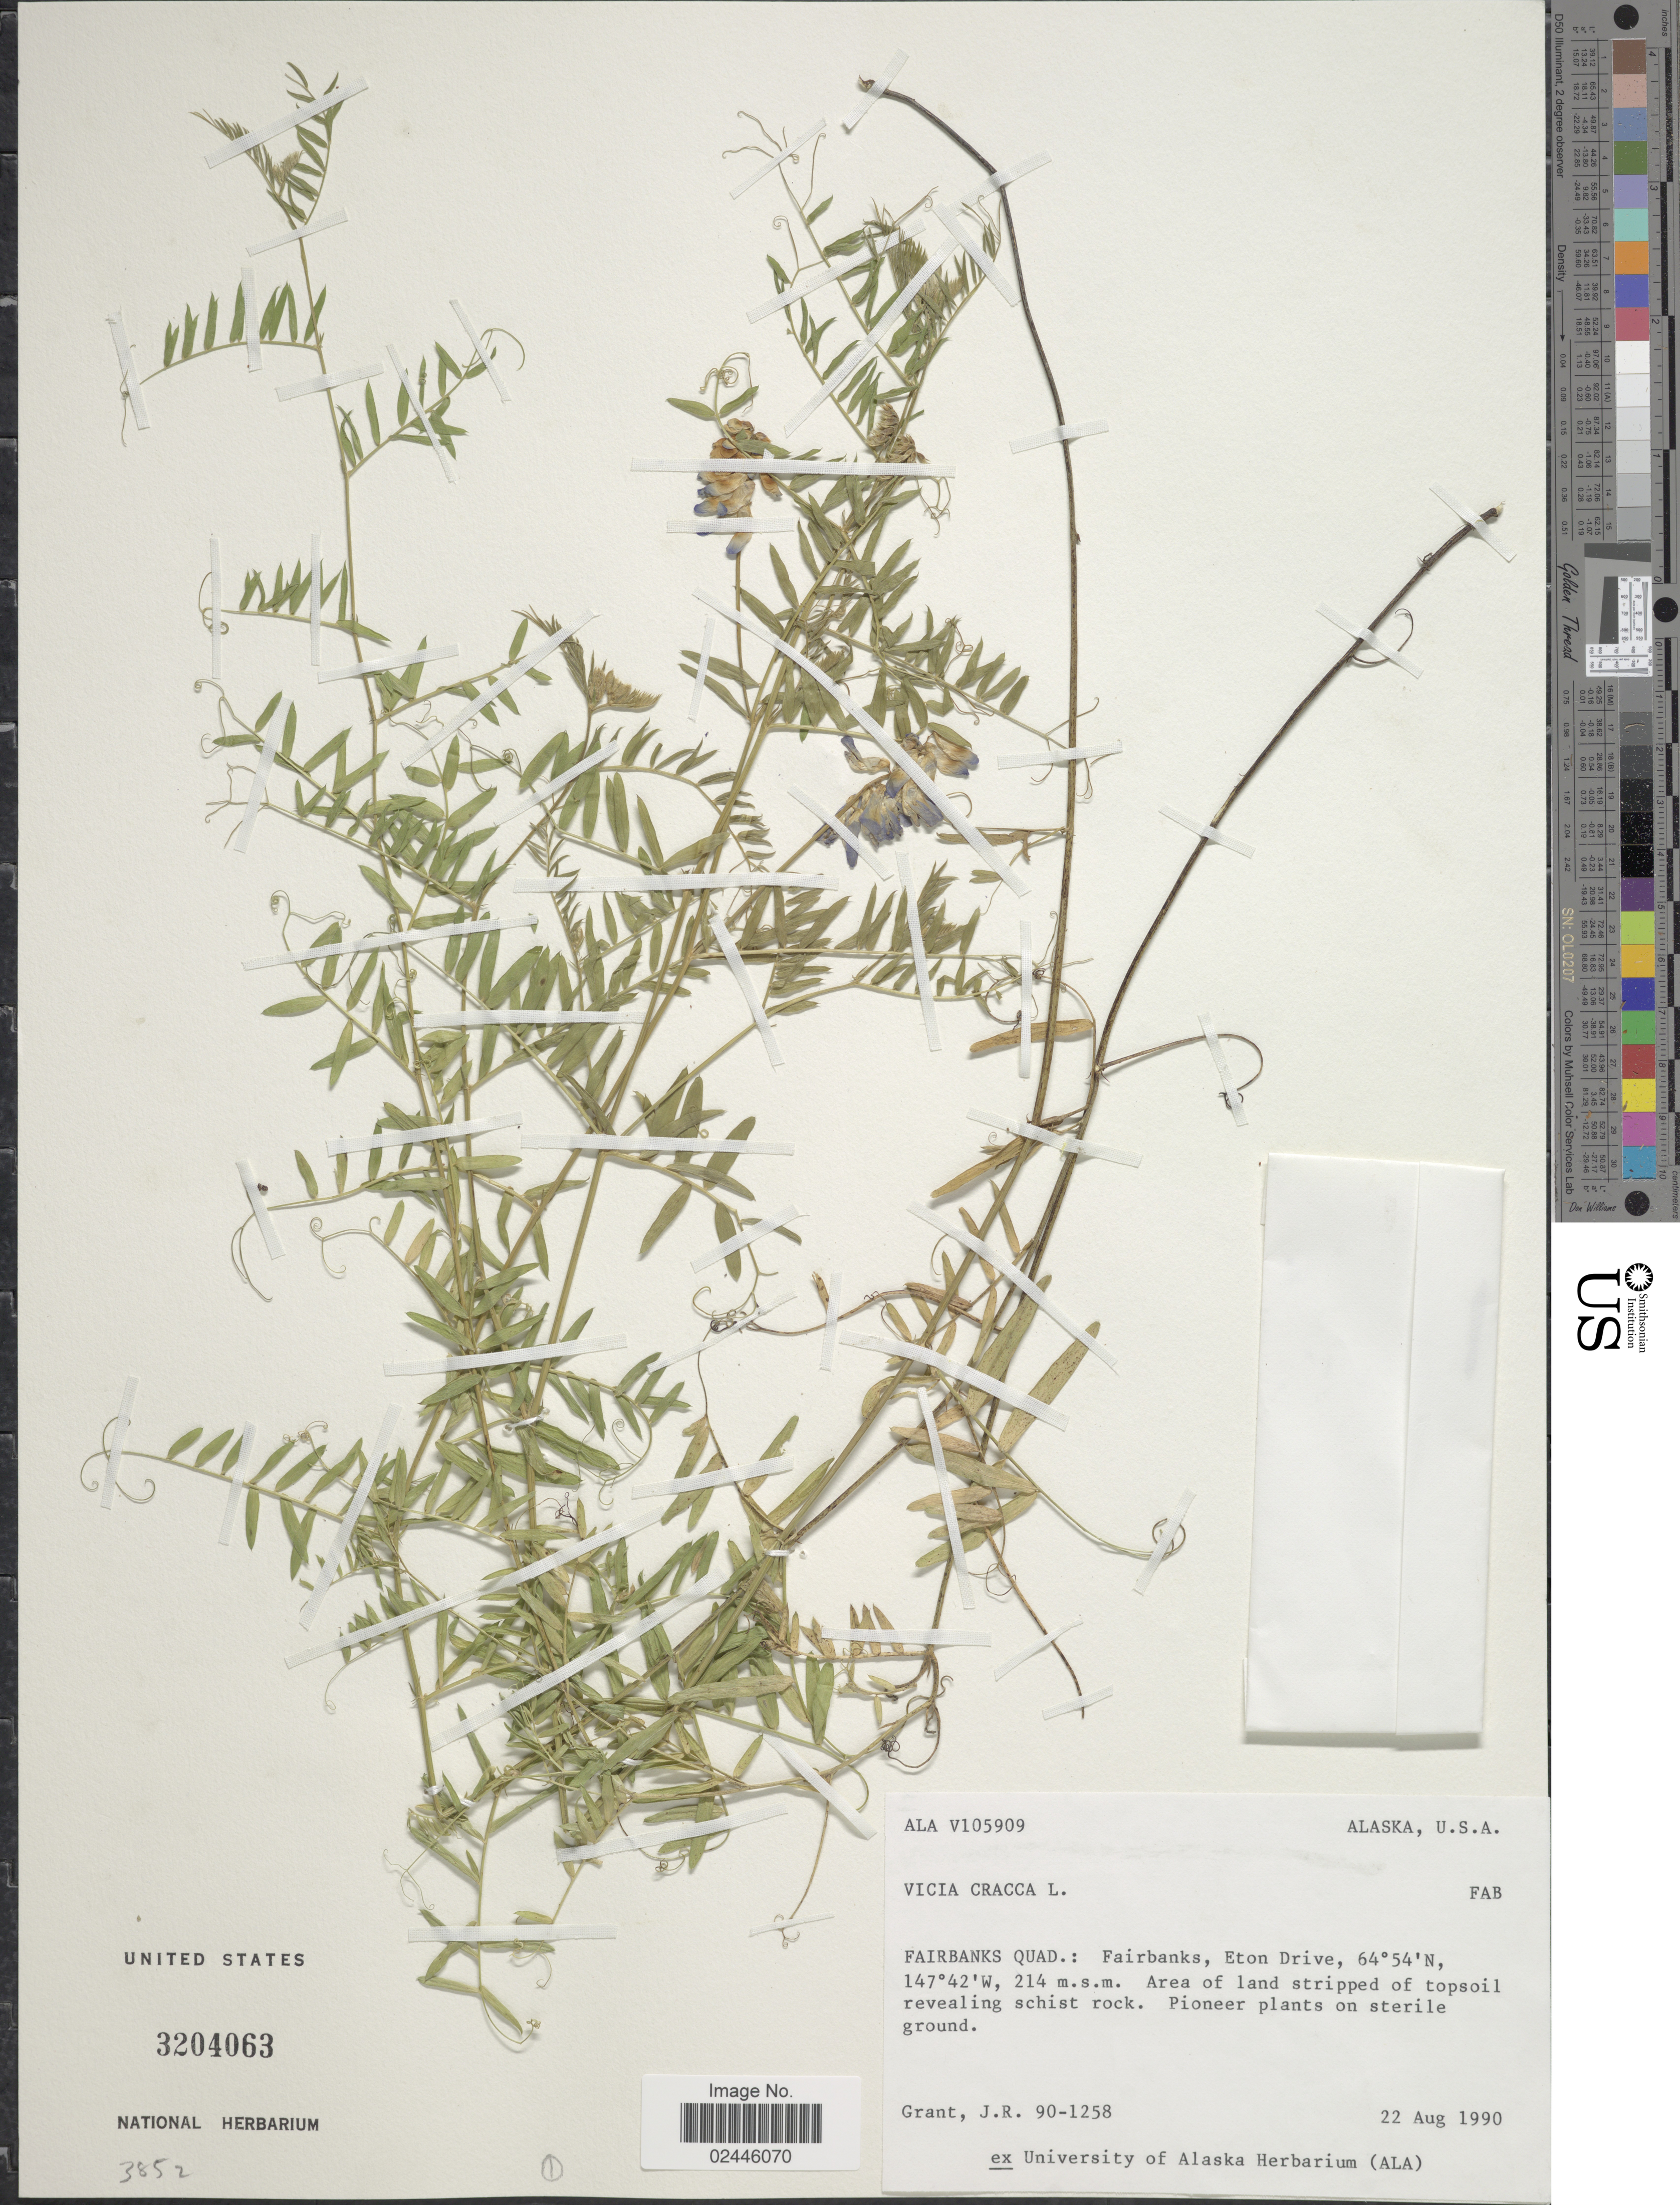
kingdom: Plantae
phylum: Tracheophyta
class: Magnoliopsida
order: Fabales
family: Fabaceae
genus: Vicia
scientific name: Vicia cracca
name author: L.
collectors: J. Grant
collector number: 90-1258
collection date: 1990-08-22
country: United States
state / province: Alaska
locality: Fairbanks Quad.: Fairbanks, Eton Drive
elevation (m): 214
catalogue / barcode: US 324063